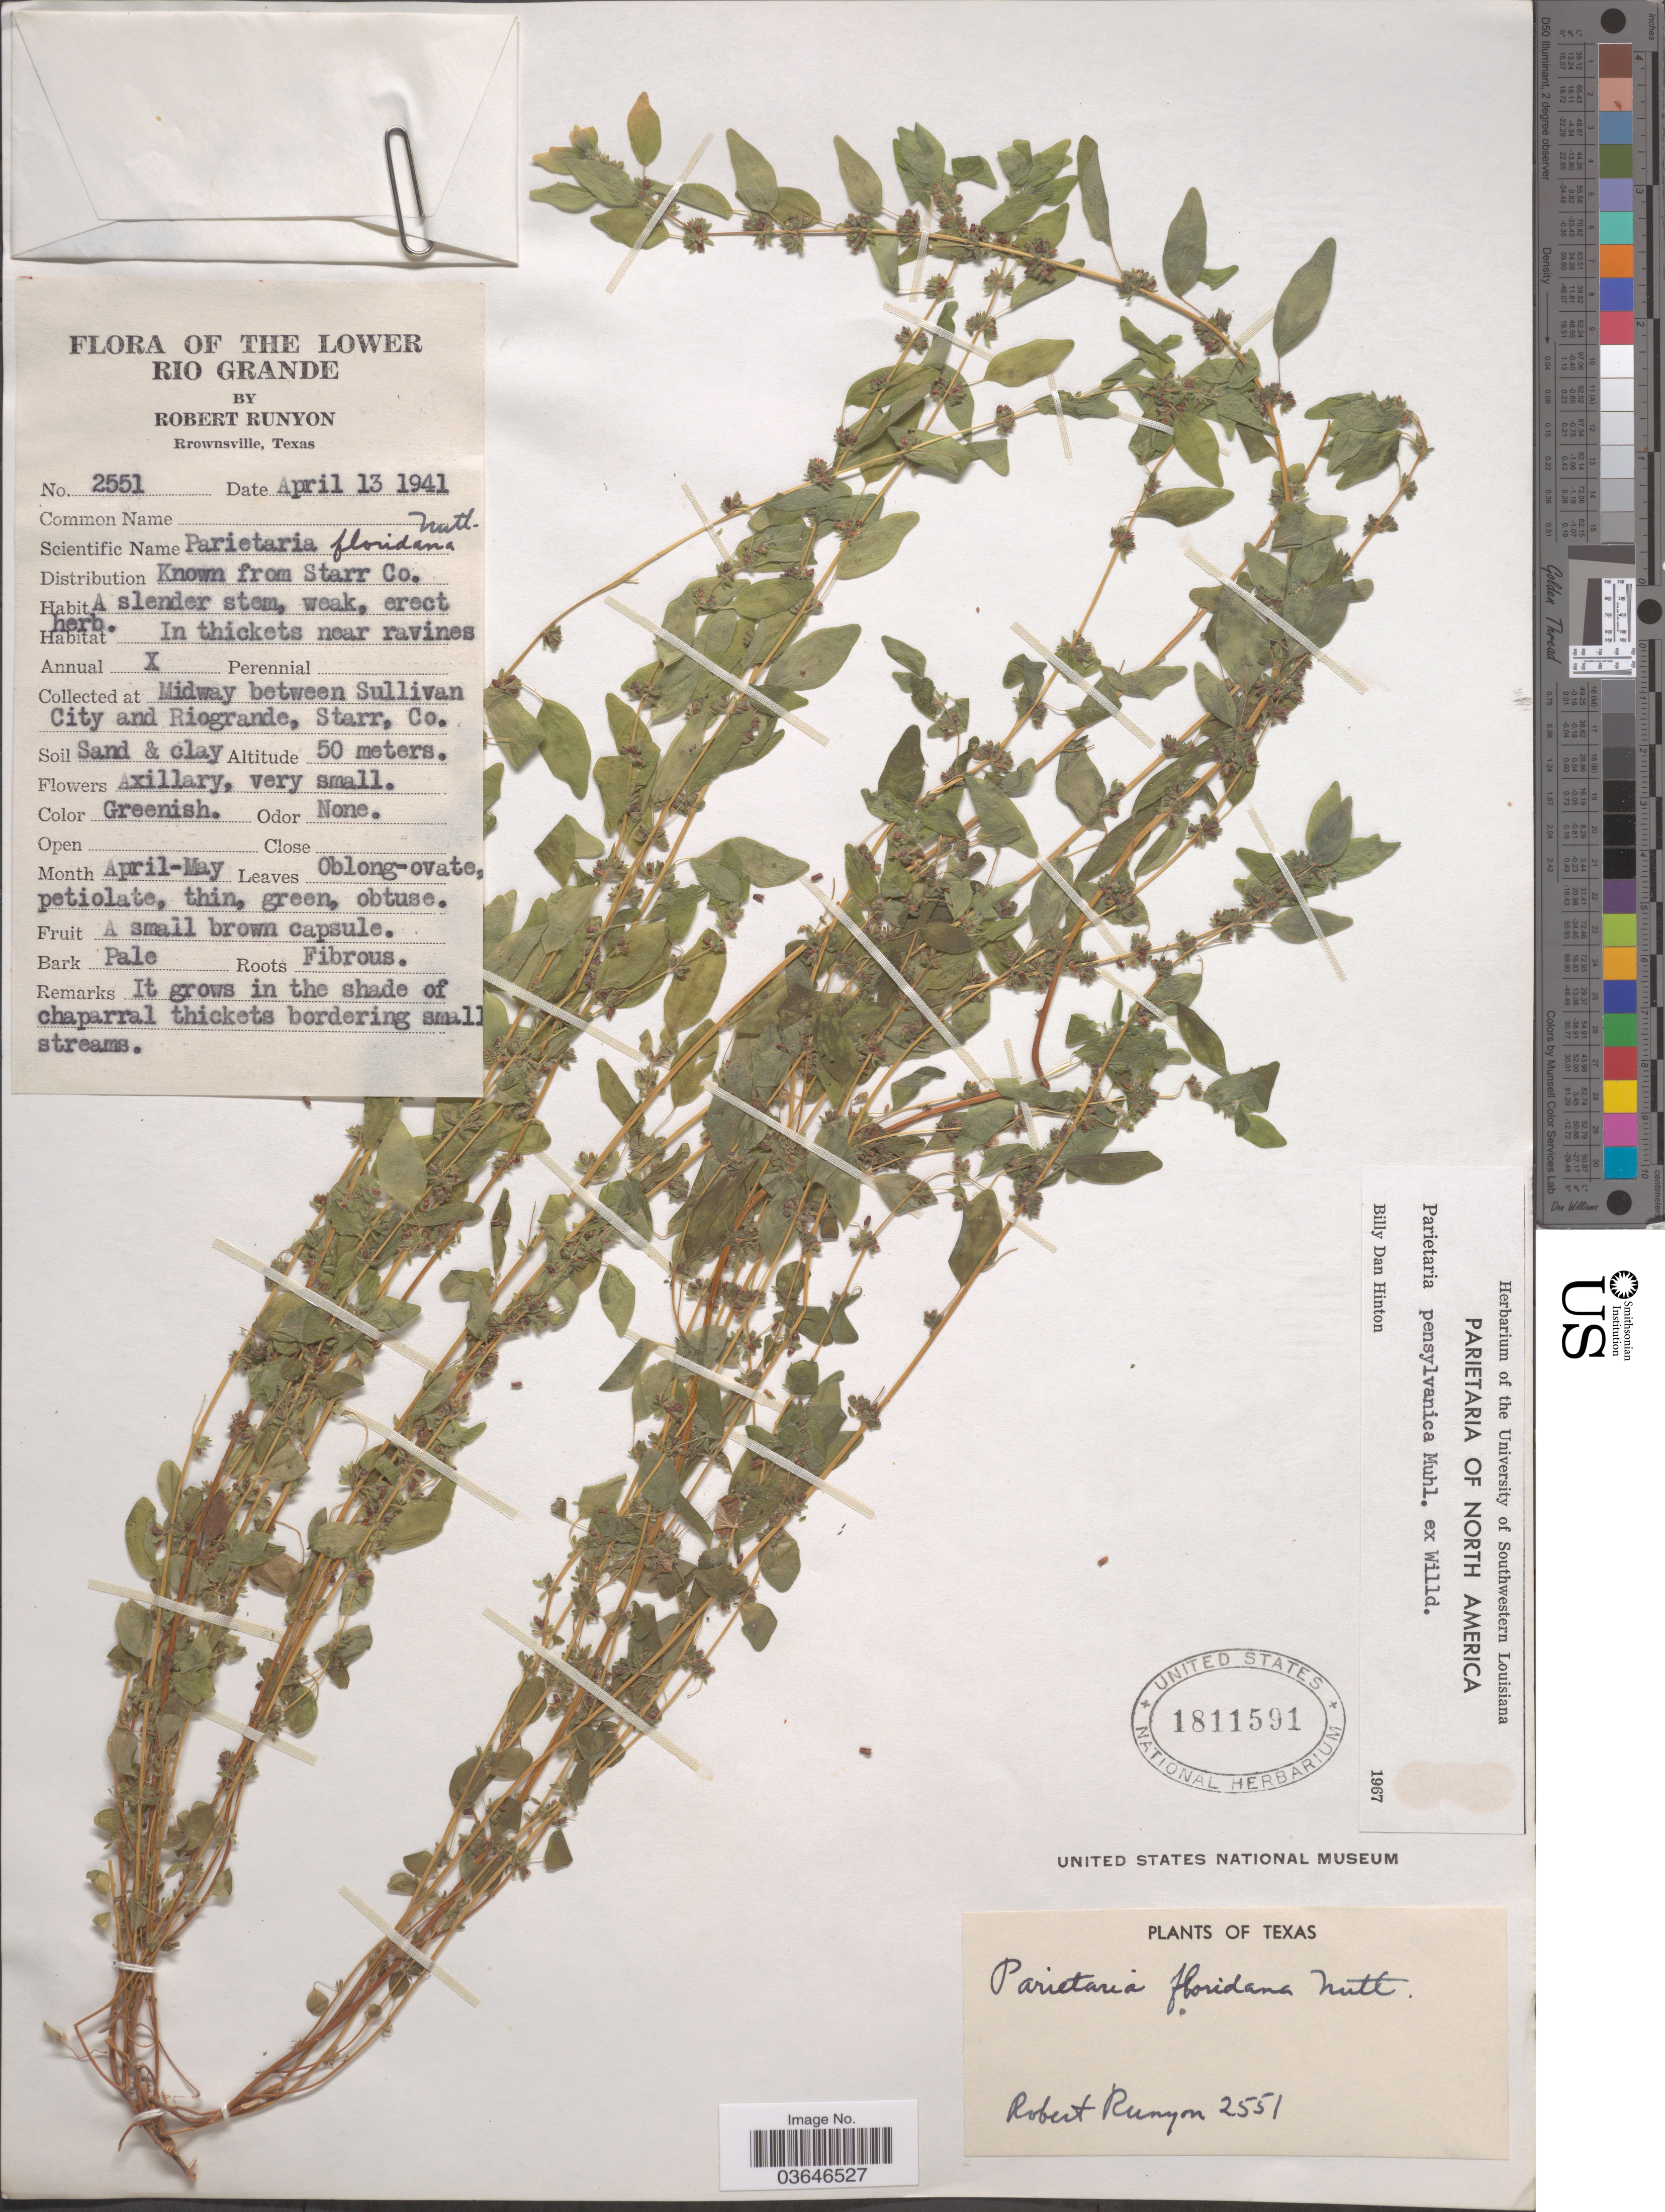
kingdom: Plantae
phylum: Tracheophyta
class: Magnoliopsida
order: Rosales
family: Urticaceae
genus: Parietaria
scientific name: Parietaria pensylvanica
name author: Muhl. ex Willd.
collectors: R. Runyon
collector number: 2551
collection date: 1941-04-13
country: United States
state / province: Colorado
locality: The Lower Rio Grande. Midway between Sullivan City and Riogrande, Starr, Co.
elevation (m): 50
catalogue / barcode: US 1811591